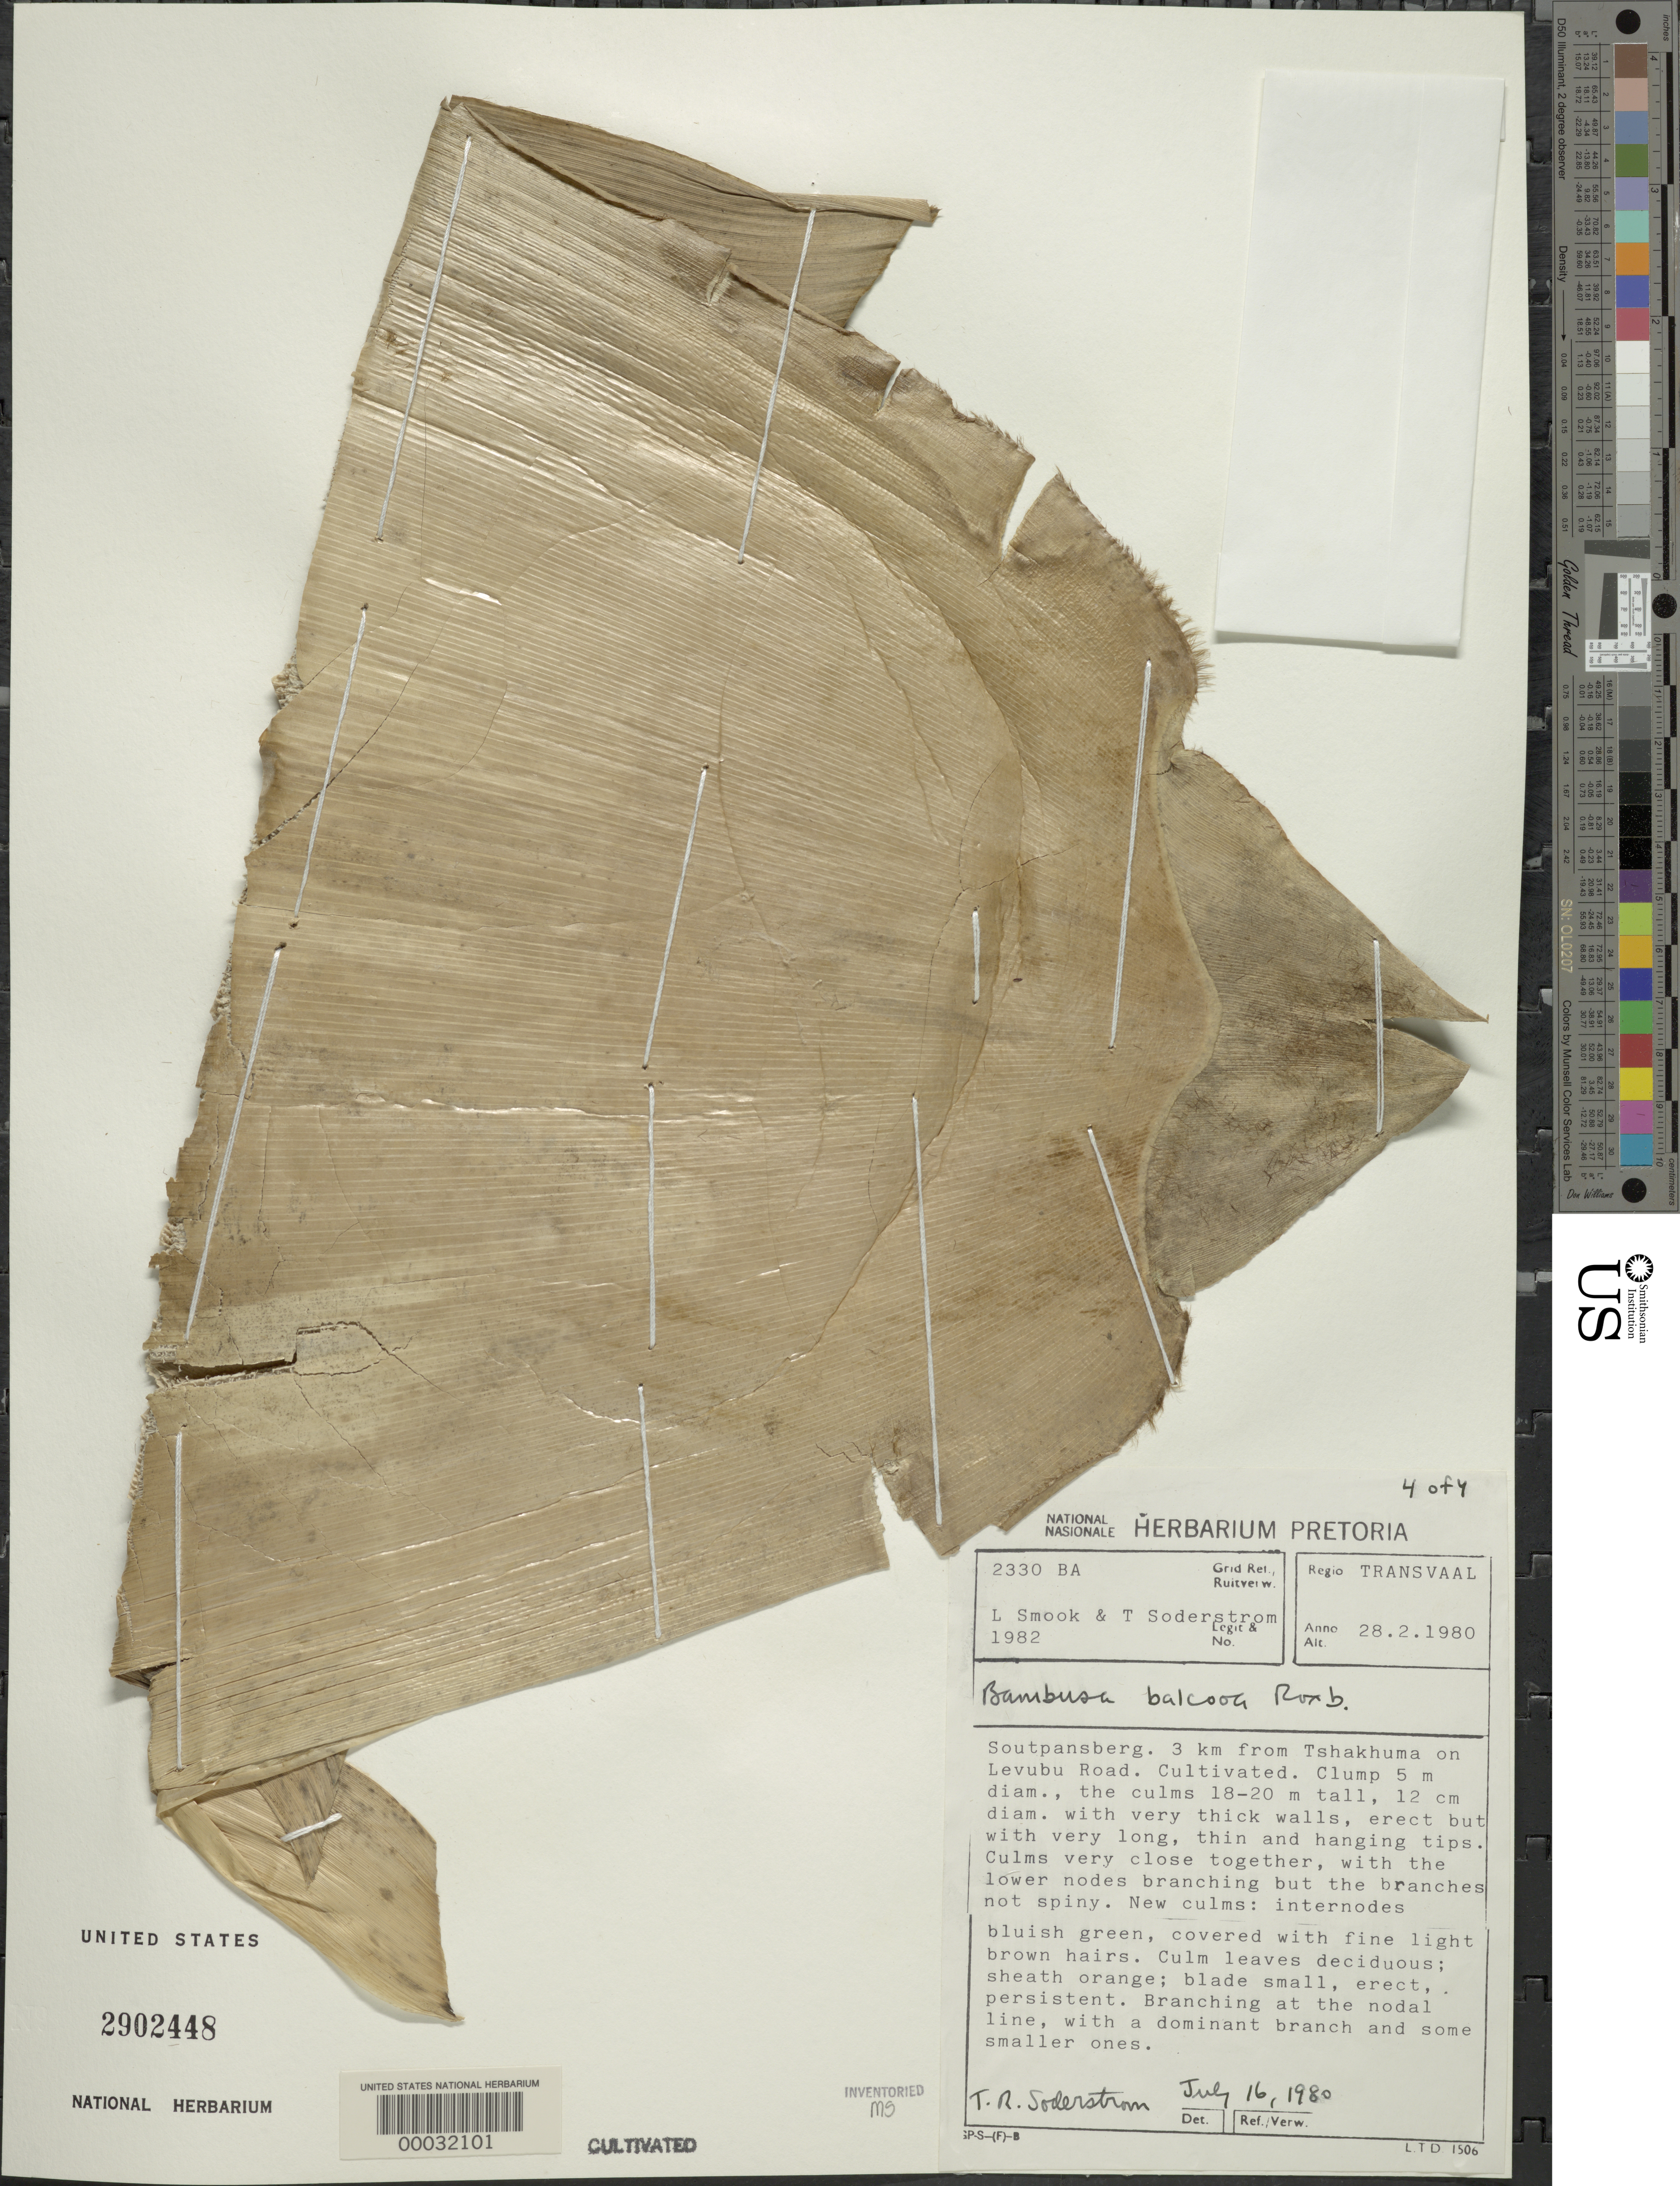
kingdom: Plantae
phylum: Tracheophyta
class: Liliopsida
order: Poales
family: Poaceae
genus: Bambusa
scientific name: Bambusa balcooa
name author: Roxb.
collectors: L. Smook & T. R. Soderstrom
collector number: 2330 Ba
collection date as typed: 28 Feb 1980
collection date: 1980-02-28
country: South Africa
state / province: Limpopo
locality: Soutpansberg, tshakhuma. Transvaal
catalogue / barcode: US 2902448